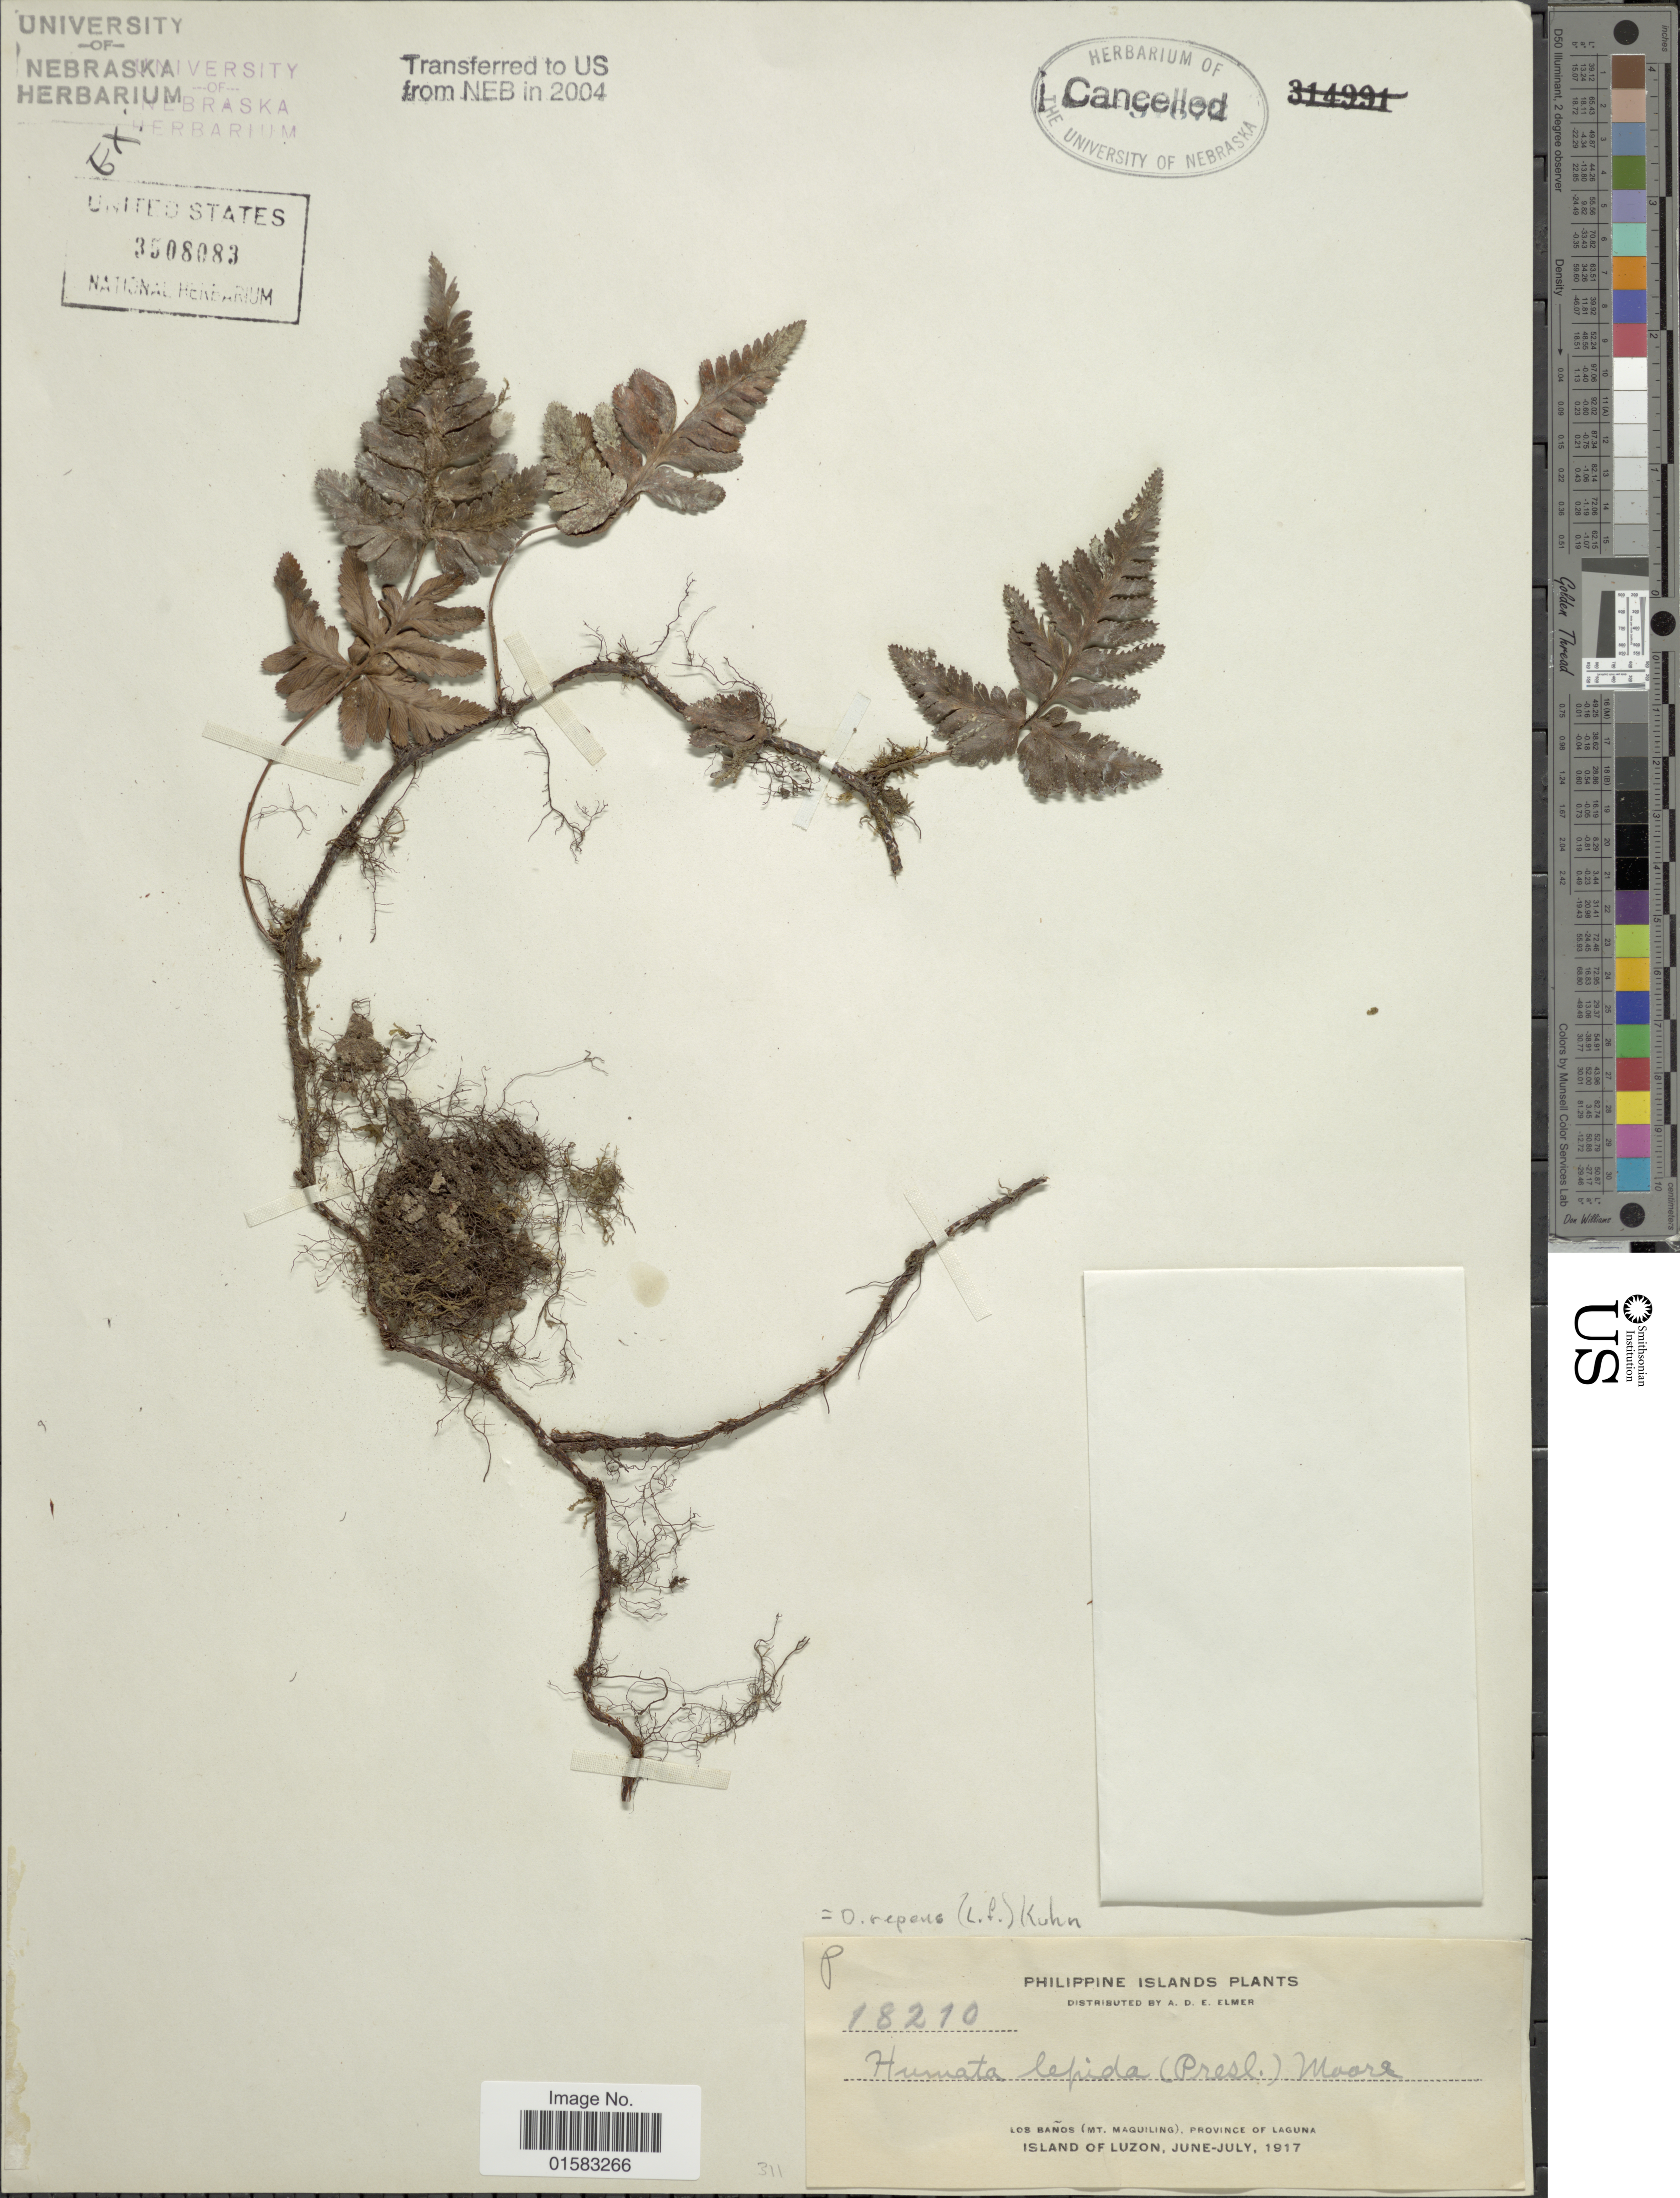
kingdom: Plantae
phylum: Tracheophyta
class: Polypodiopsida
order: Polypodiales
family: Davalliaceae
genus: Davallia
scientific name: Davallia repens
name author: (L. f.) Kuhn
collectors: A. D. E. Elmer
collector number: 18210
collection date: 1917-06/1917-07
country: Philippines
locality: Los Baños (mt. maquiling), Province of Laguna, Island of Luzon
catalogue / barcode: US 3508083